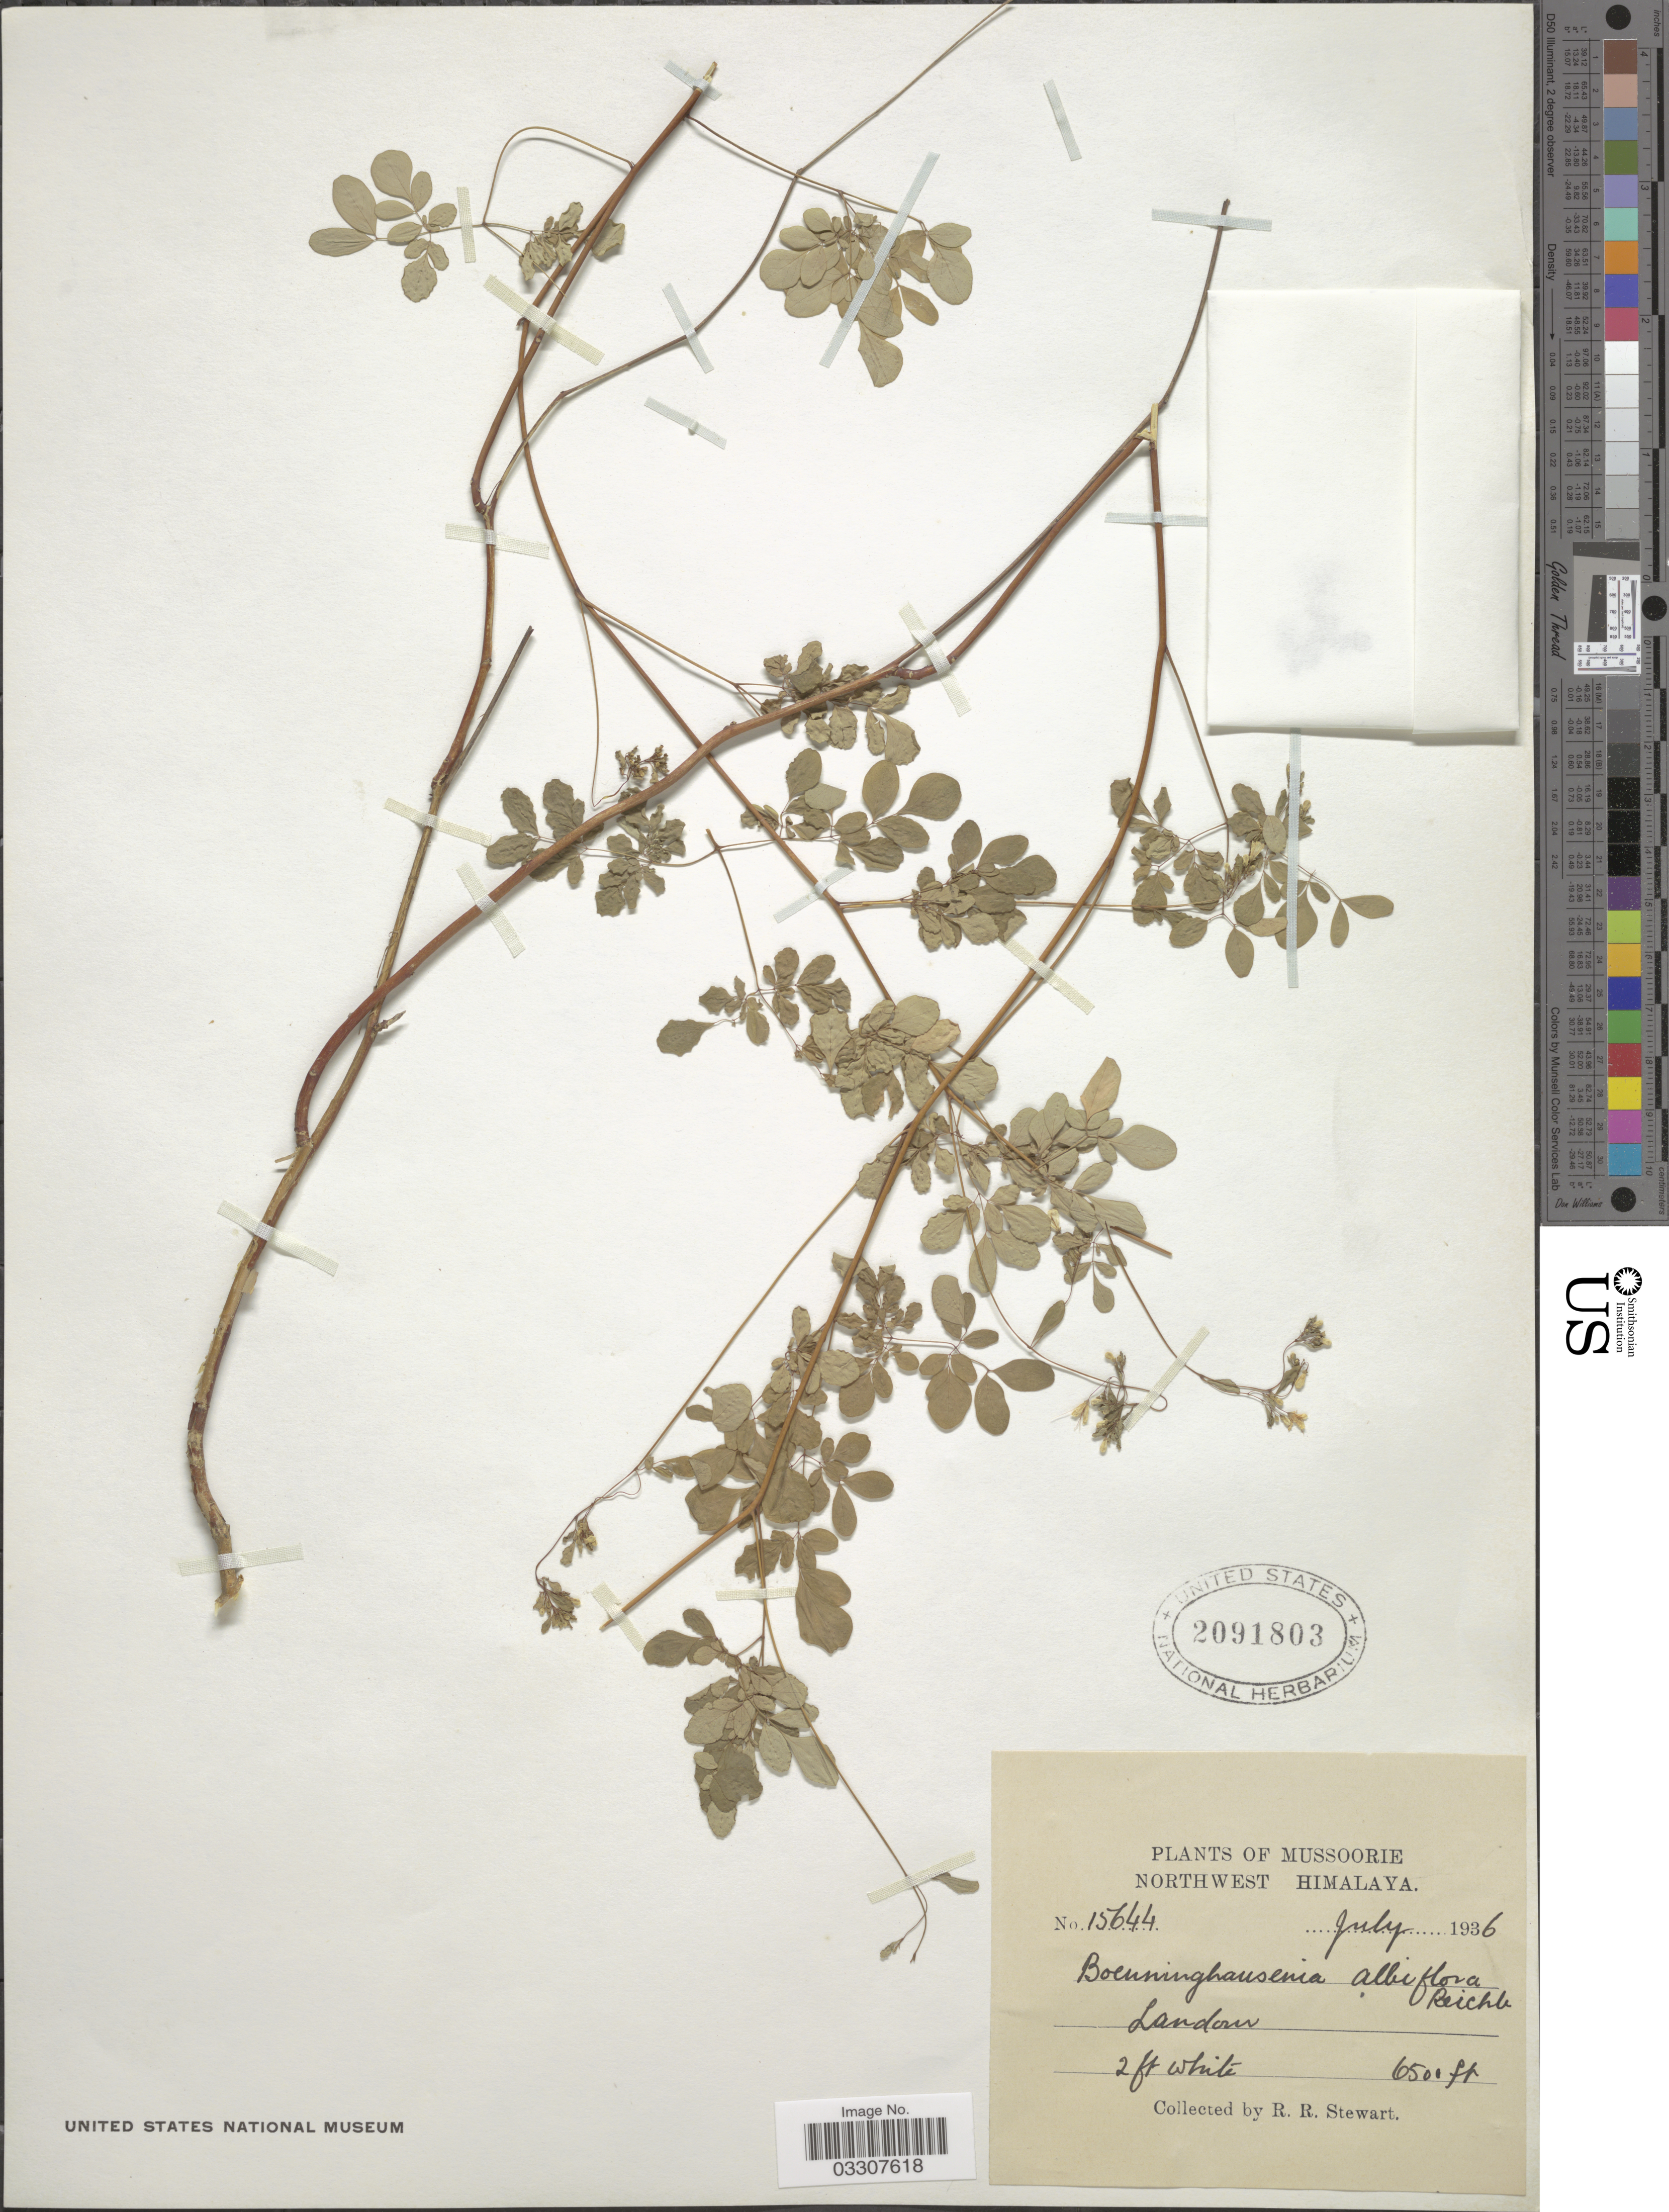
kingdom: Plantae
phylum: Tracheophyta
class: Magnoliopsida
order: Sapindales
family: Rutaceae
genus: Boenninghausenia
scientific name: Boenninghausenia albiflora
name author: (Hook.) Meisn.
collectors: R. Stewart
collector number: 15644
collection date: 1936-07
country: India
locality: Mussoorie. Northwest Himalaya. Landour.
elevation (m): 1981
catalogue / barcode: US 2091803